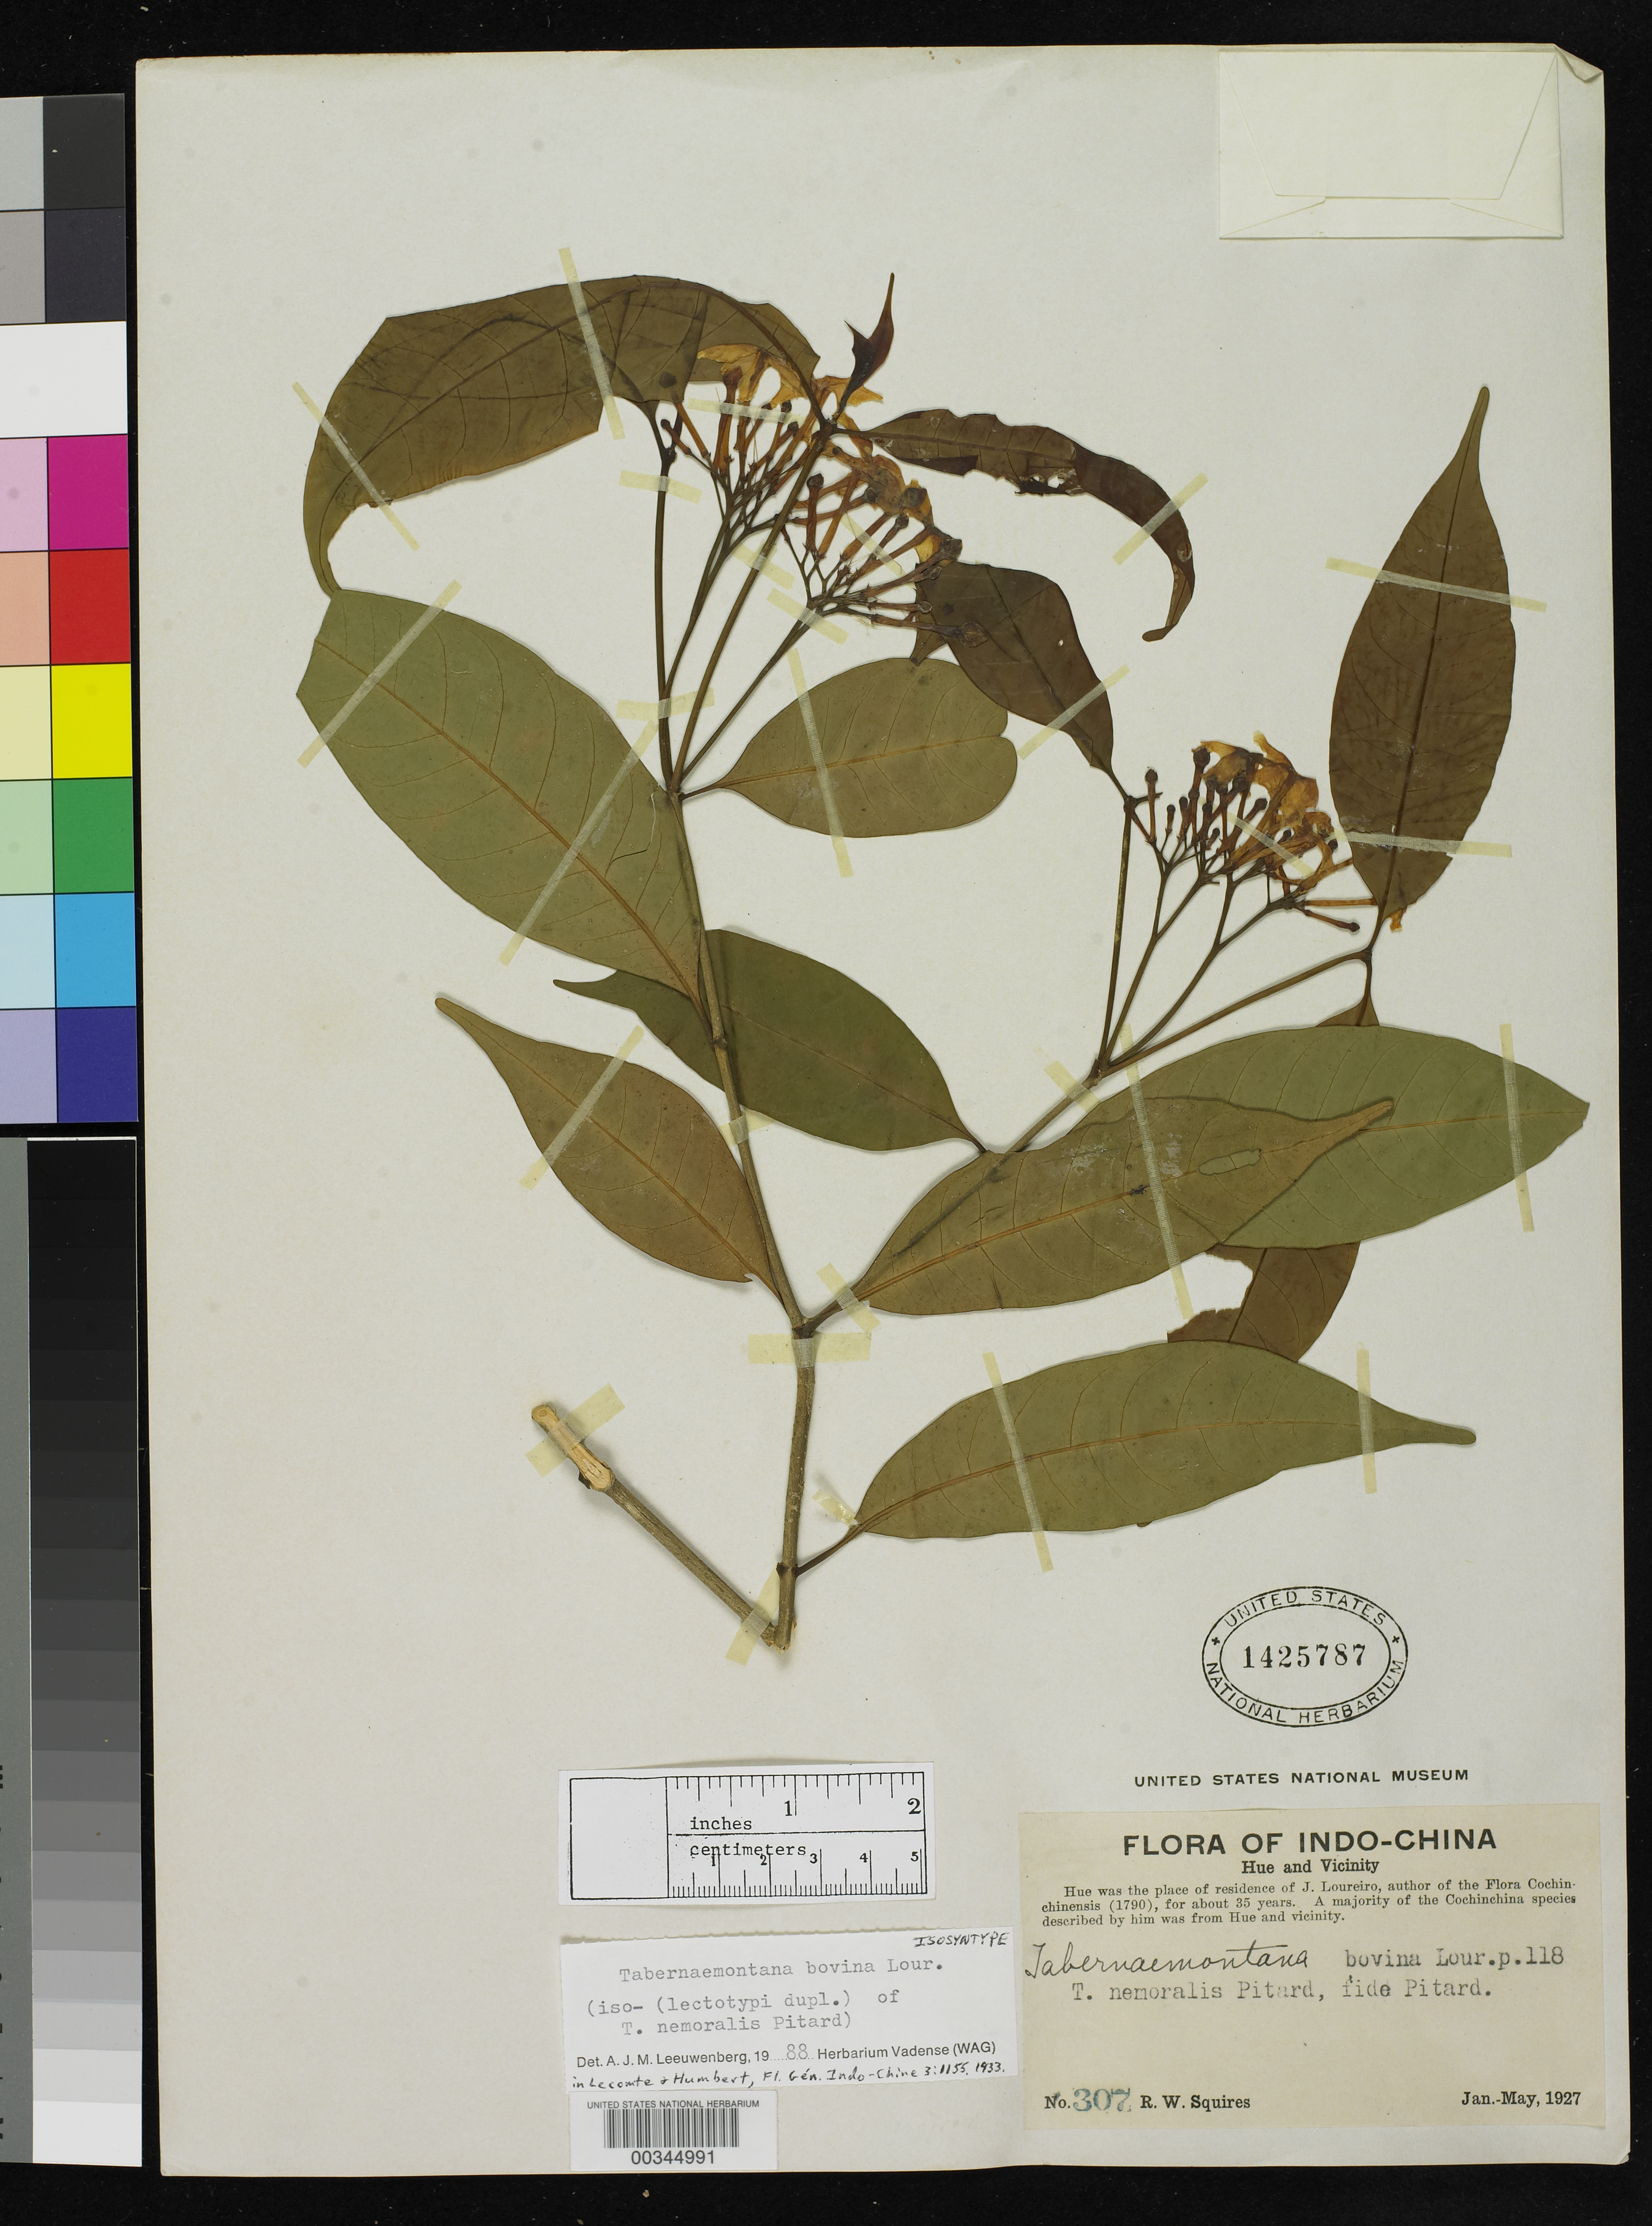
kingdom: Plantae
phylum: Tracheophyta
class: Magnoliopsida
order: Gentianales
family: Apocynaceae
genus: Tabernaemontana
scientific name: Tabernaemontana nemoralis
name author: Pit. in & Humbert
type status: Isosyntype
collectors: R. Squires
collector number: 307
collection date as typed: Jan 1927 to -- May 1927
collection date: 1927-01/1927-05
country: Vietnam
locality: Hue and vicinity.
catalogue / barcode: US 1425787